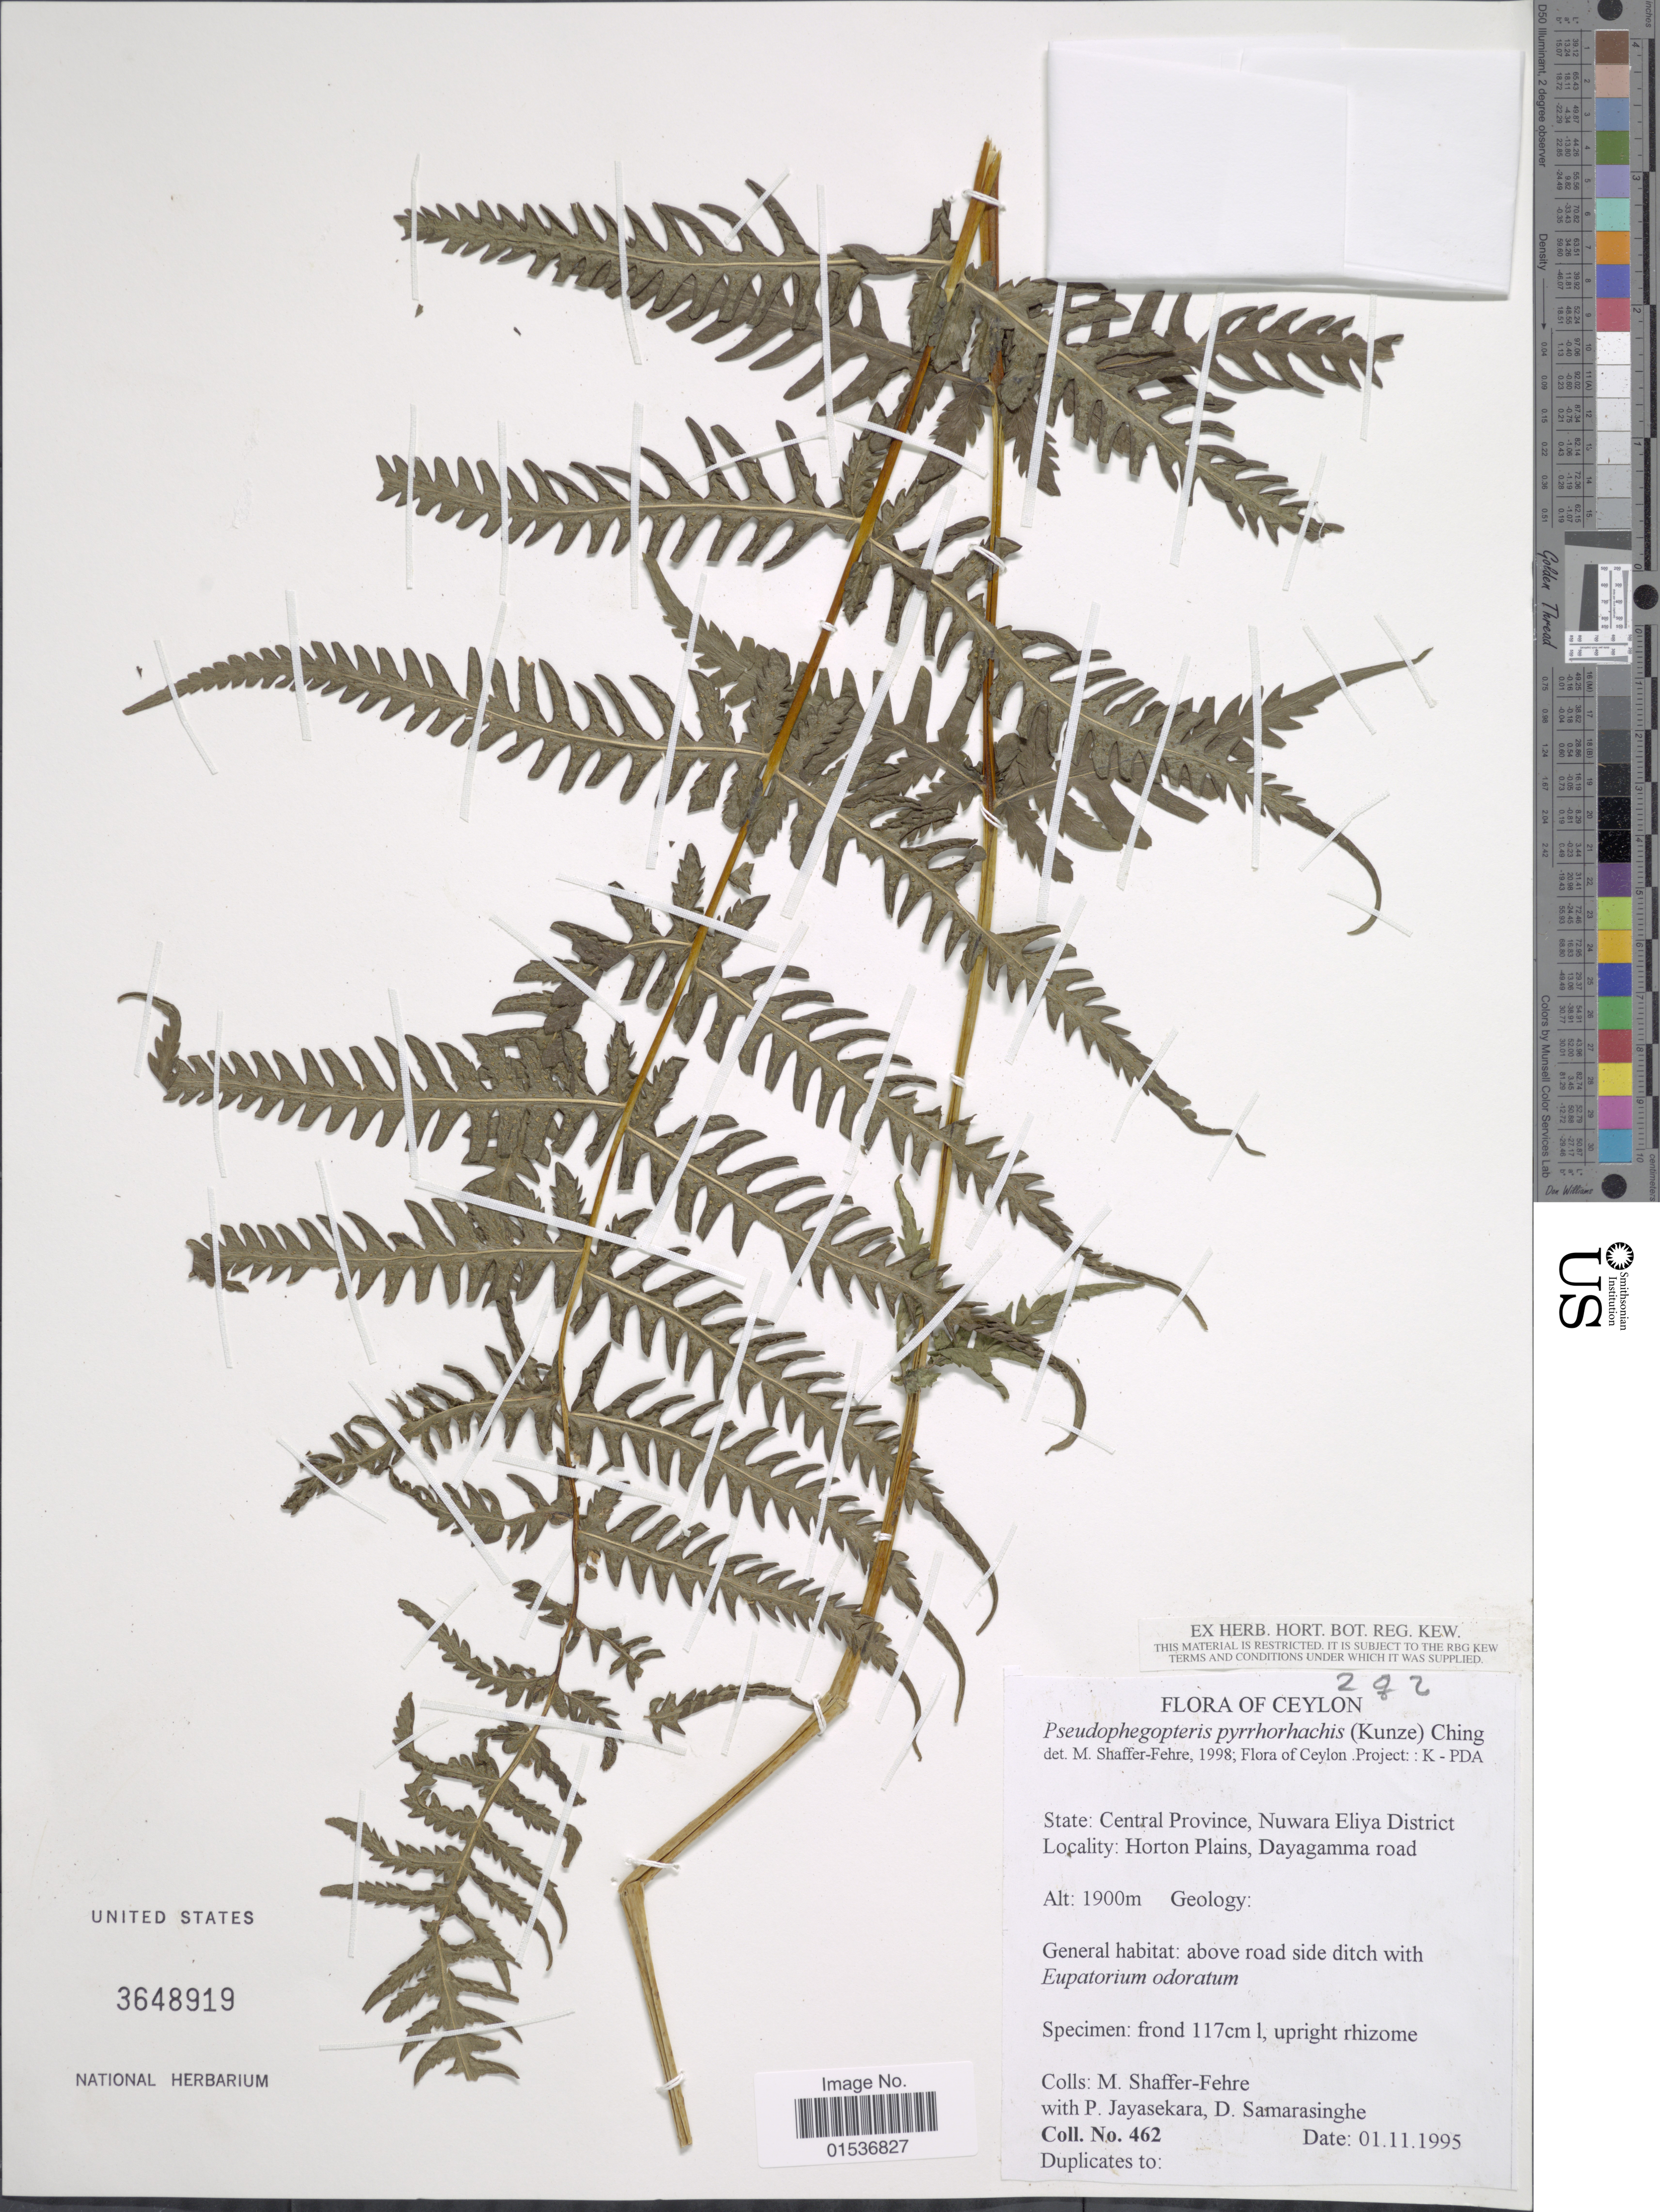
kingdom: Plantae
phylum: Tracheophyta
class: Polypodiopsida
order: Polypodiales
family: Thelypteridaceae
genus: Pseudophegopteris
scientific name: Pseudophegopteris pyrrhorachis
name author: (Kunze) Ching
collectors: M. Shaffer-Fehre, P. Jayasekera & D. Samarasinghe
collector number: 462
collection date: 1995-11-01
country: Sri Lanka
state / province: Central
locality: Ceylon, State: Central Province, Nuwara Eliya District, Horton Plains, Dayagamma road.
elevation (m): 1900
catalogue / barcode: US 3648919